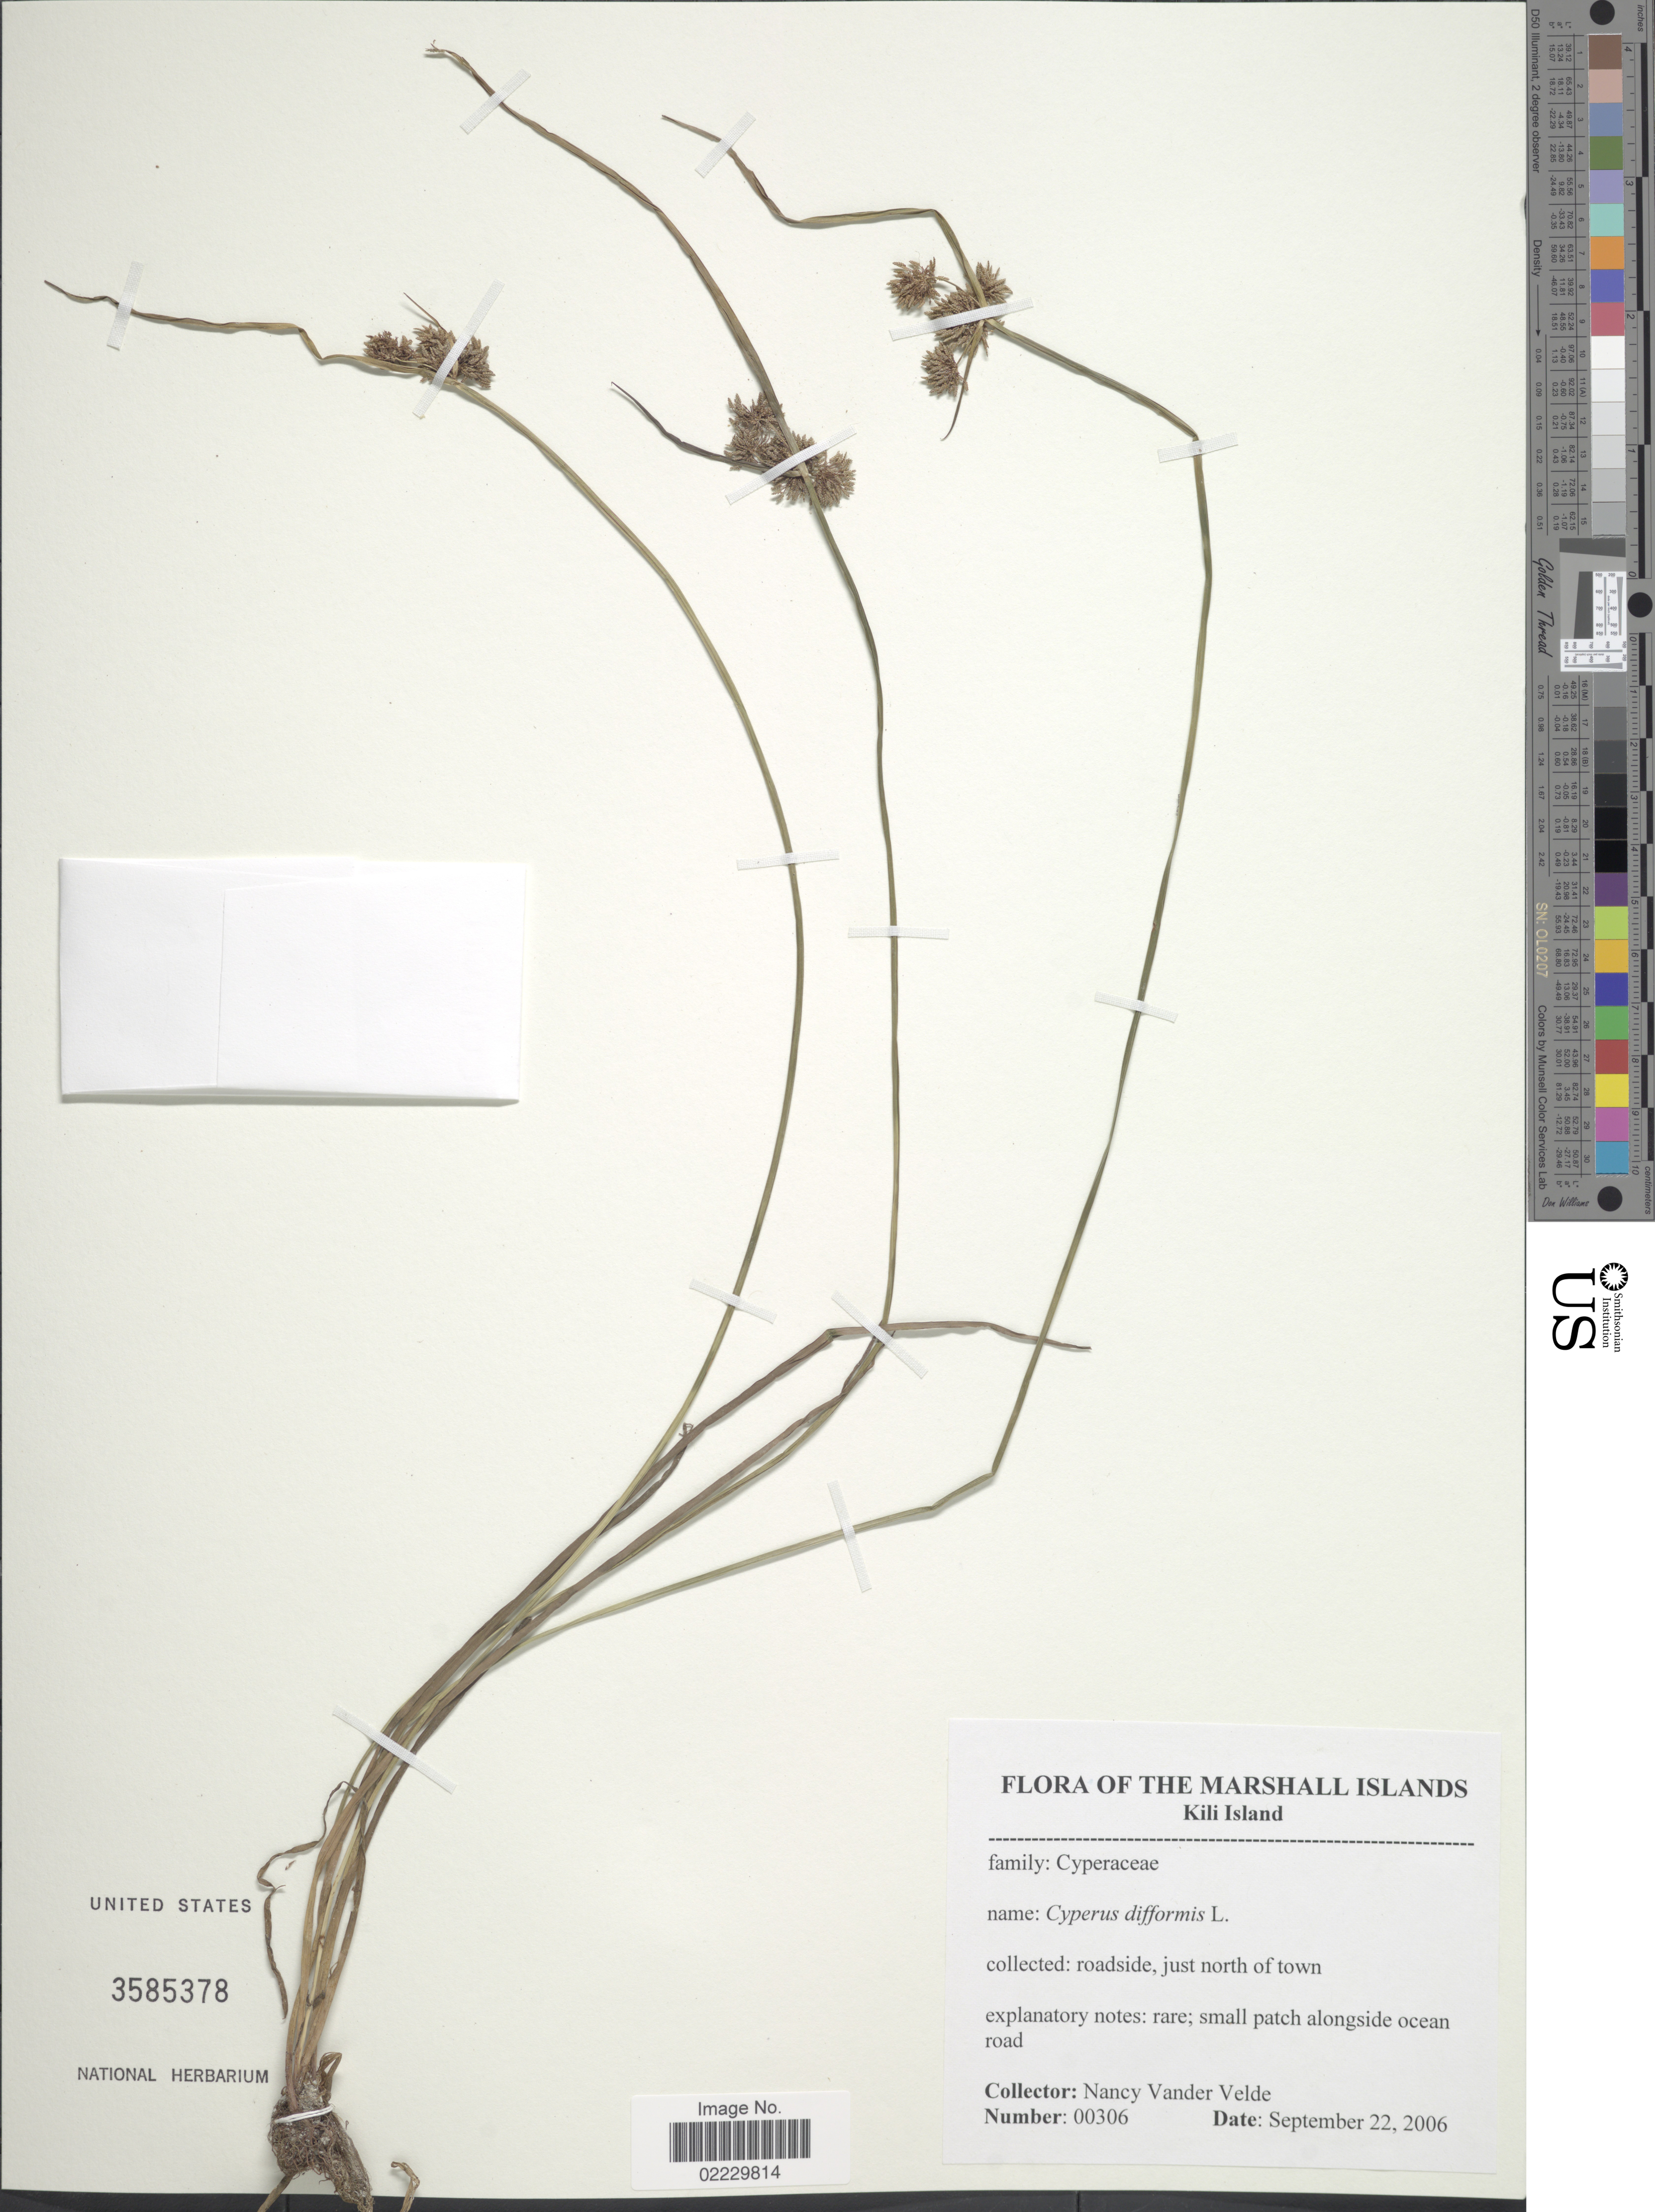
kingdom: Plantae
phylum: Tracheophyta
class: Liliopsida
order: Poales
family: Cyperaceae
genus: Cyperus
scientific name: Cyperus difformis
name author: L.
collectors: N. Vander Velde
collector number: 00306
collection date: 2006-09-22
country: Marshall Islands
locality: Kili Island. Roadside, just north of town.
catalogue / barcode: US 3585378